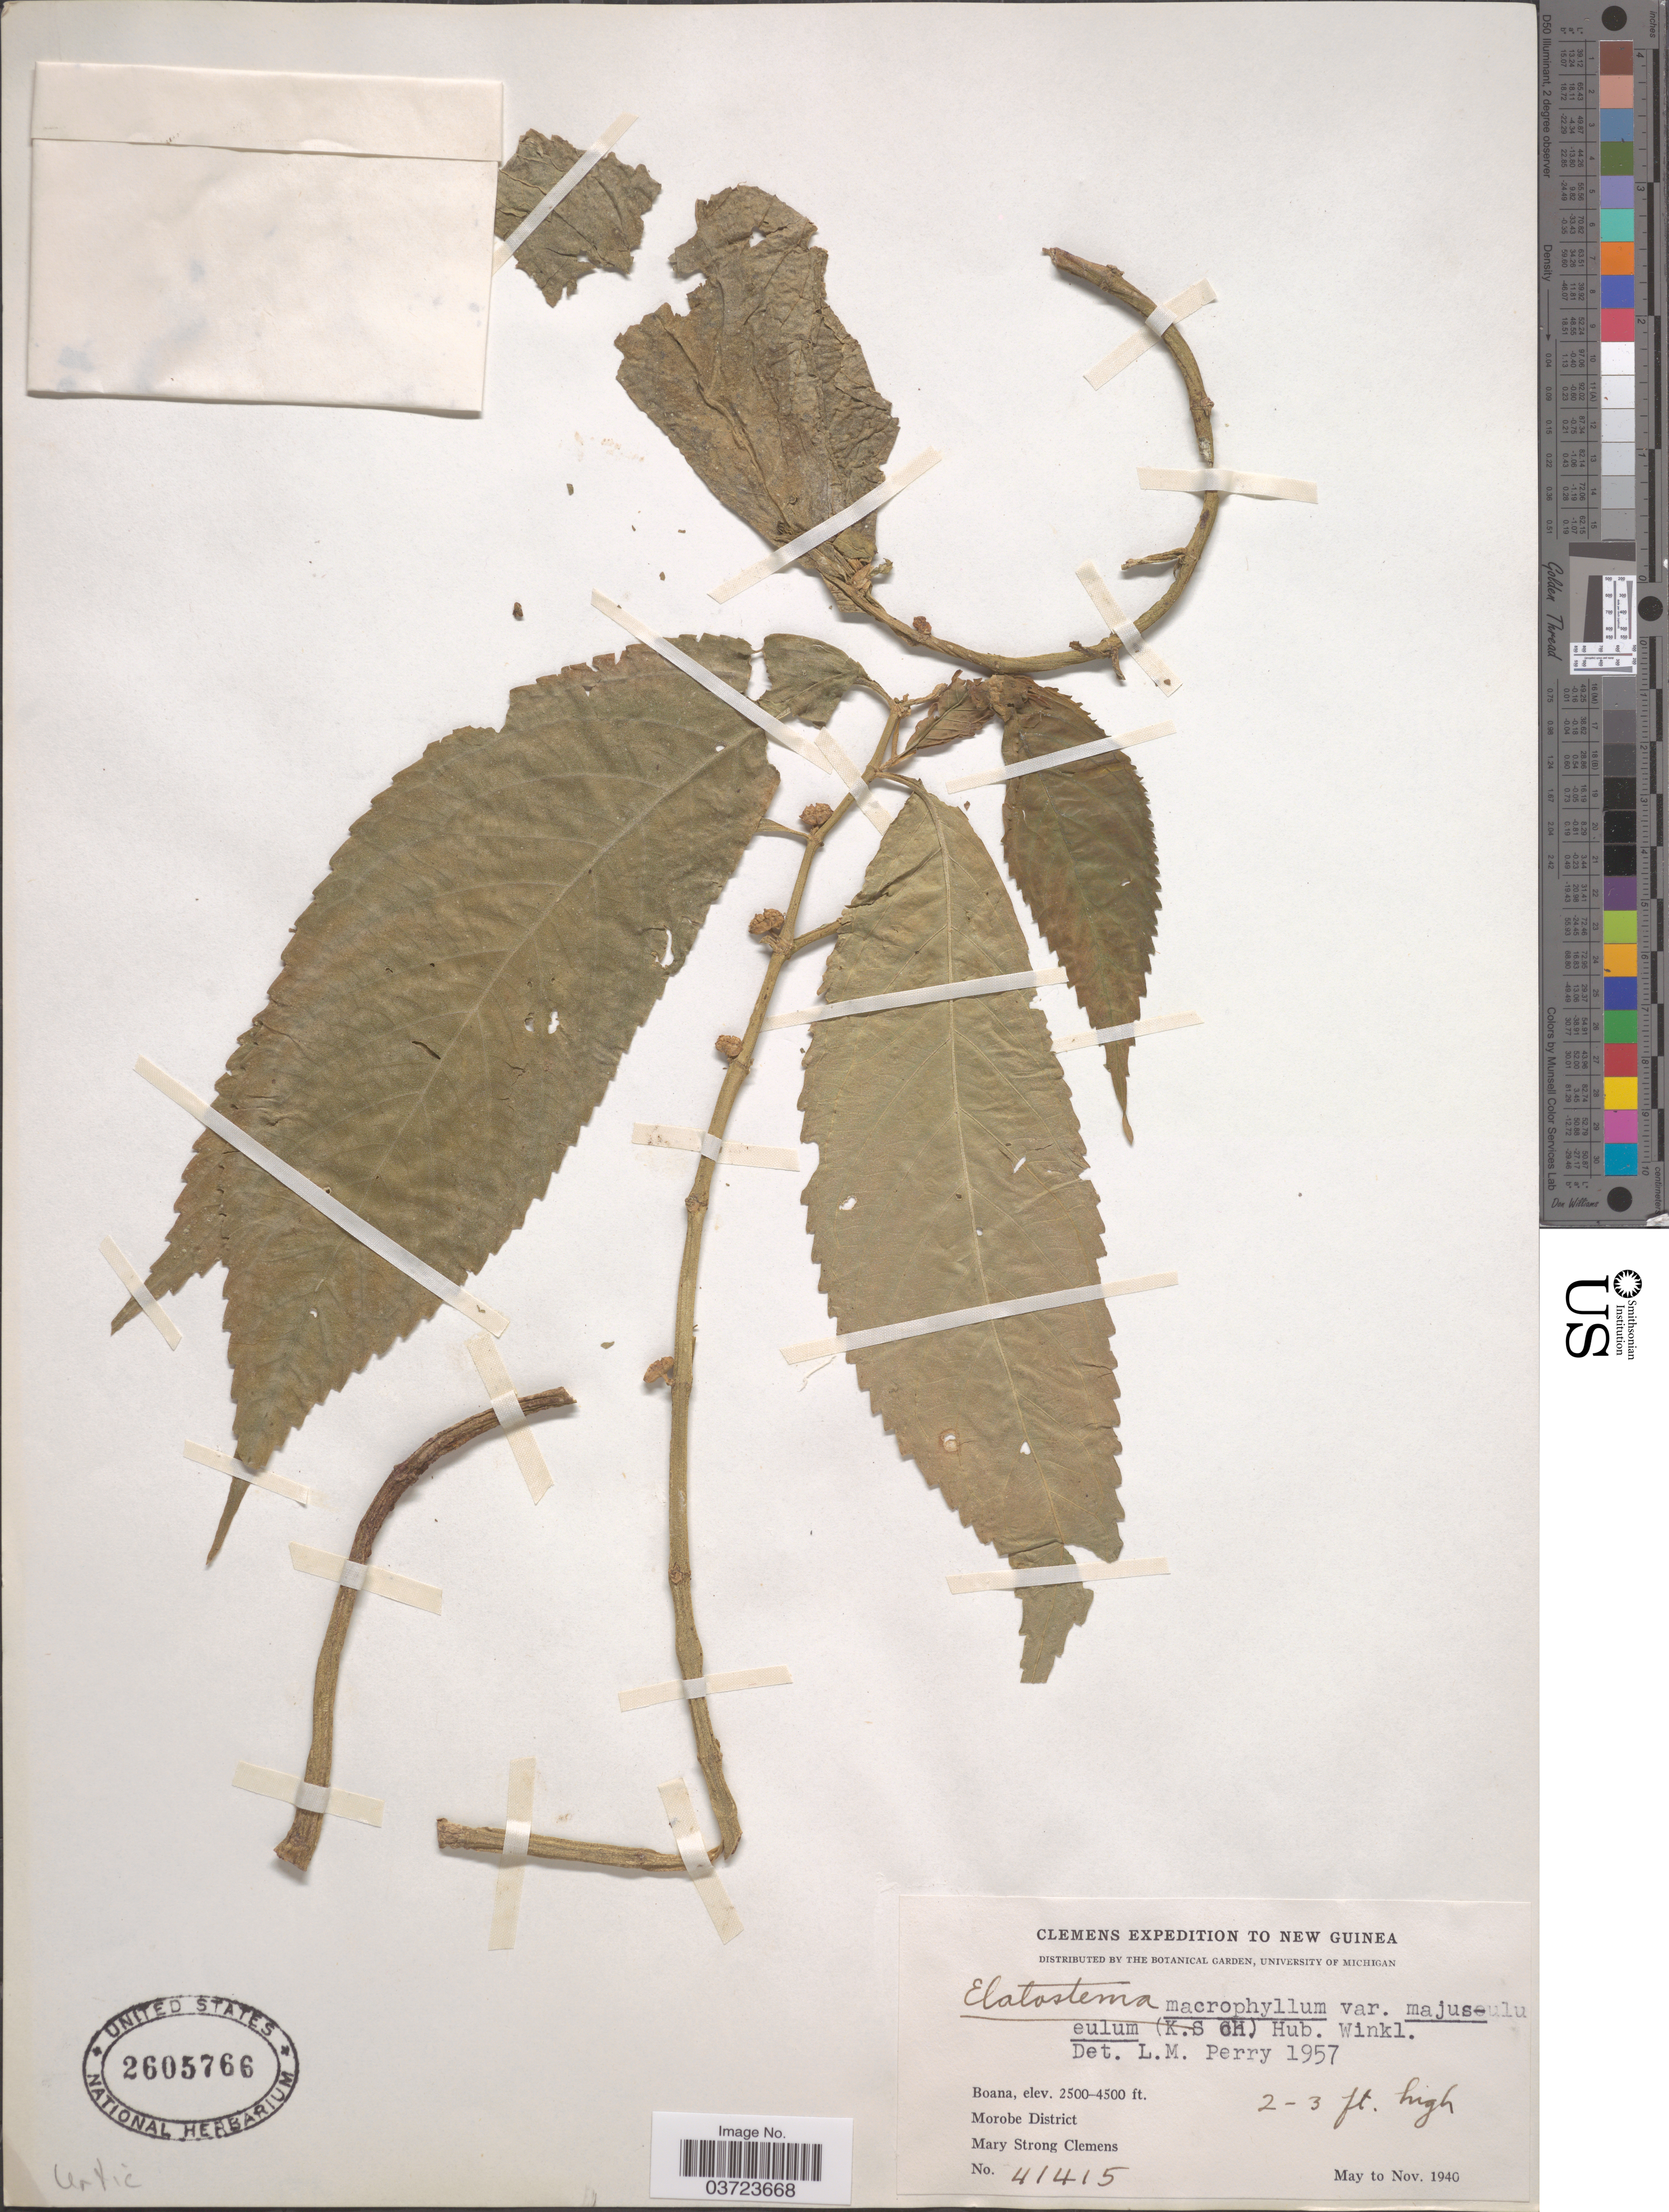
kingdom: Plantae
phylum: Tracheophyta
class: Magnoliopsida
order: Rosales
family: Urticaceae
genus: Elatostema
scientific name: Elatostema macrophyllum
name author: Brongn.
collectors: M. S. Clemens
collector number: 41415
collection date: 1940-05/1940-11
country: Papua New Guinea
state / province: Morobe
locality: New Guinea. Boana. Morobe District.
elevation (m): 762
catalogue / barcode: US 2605766